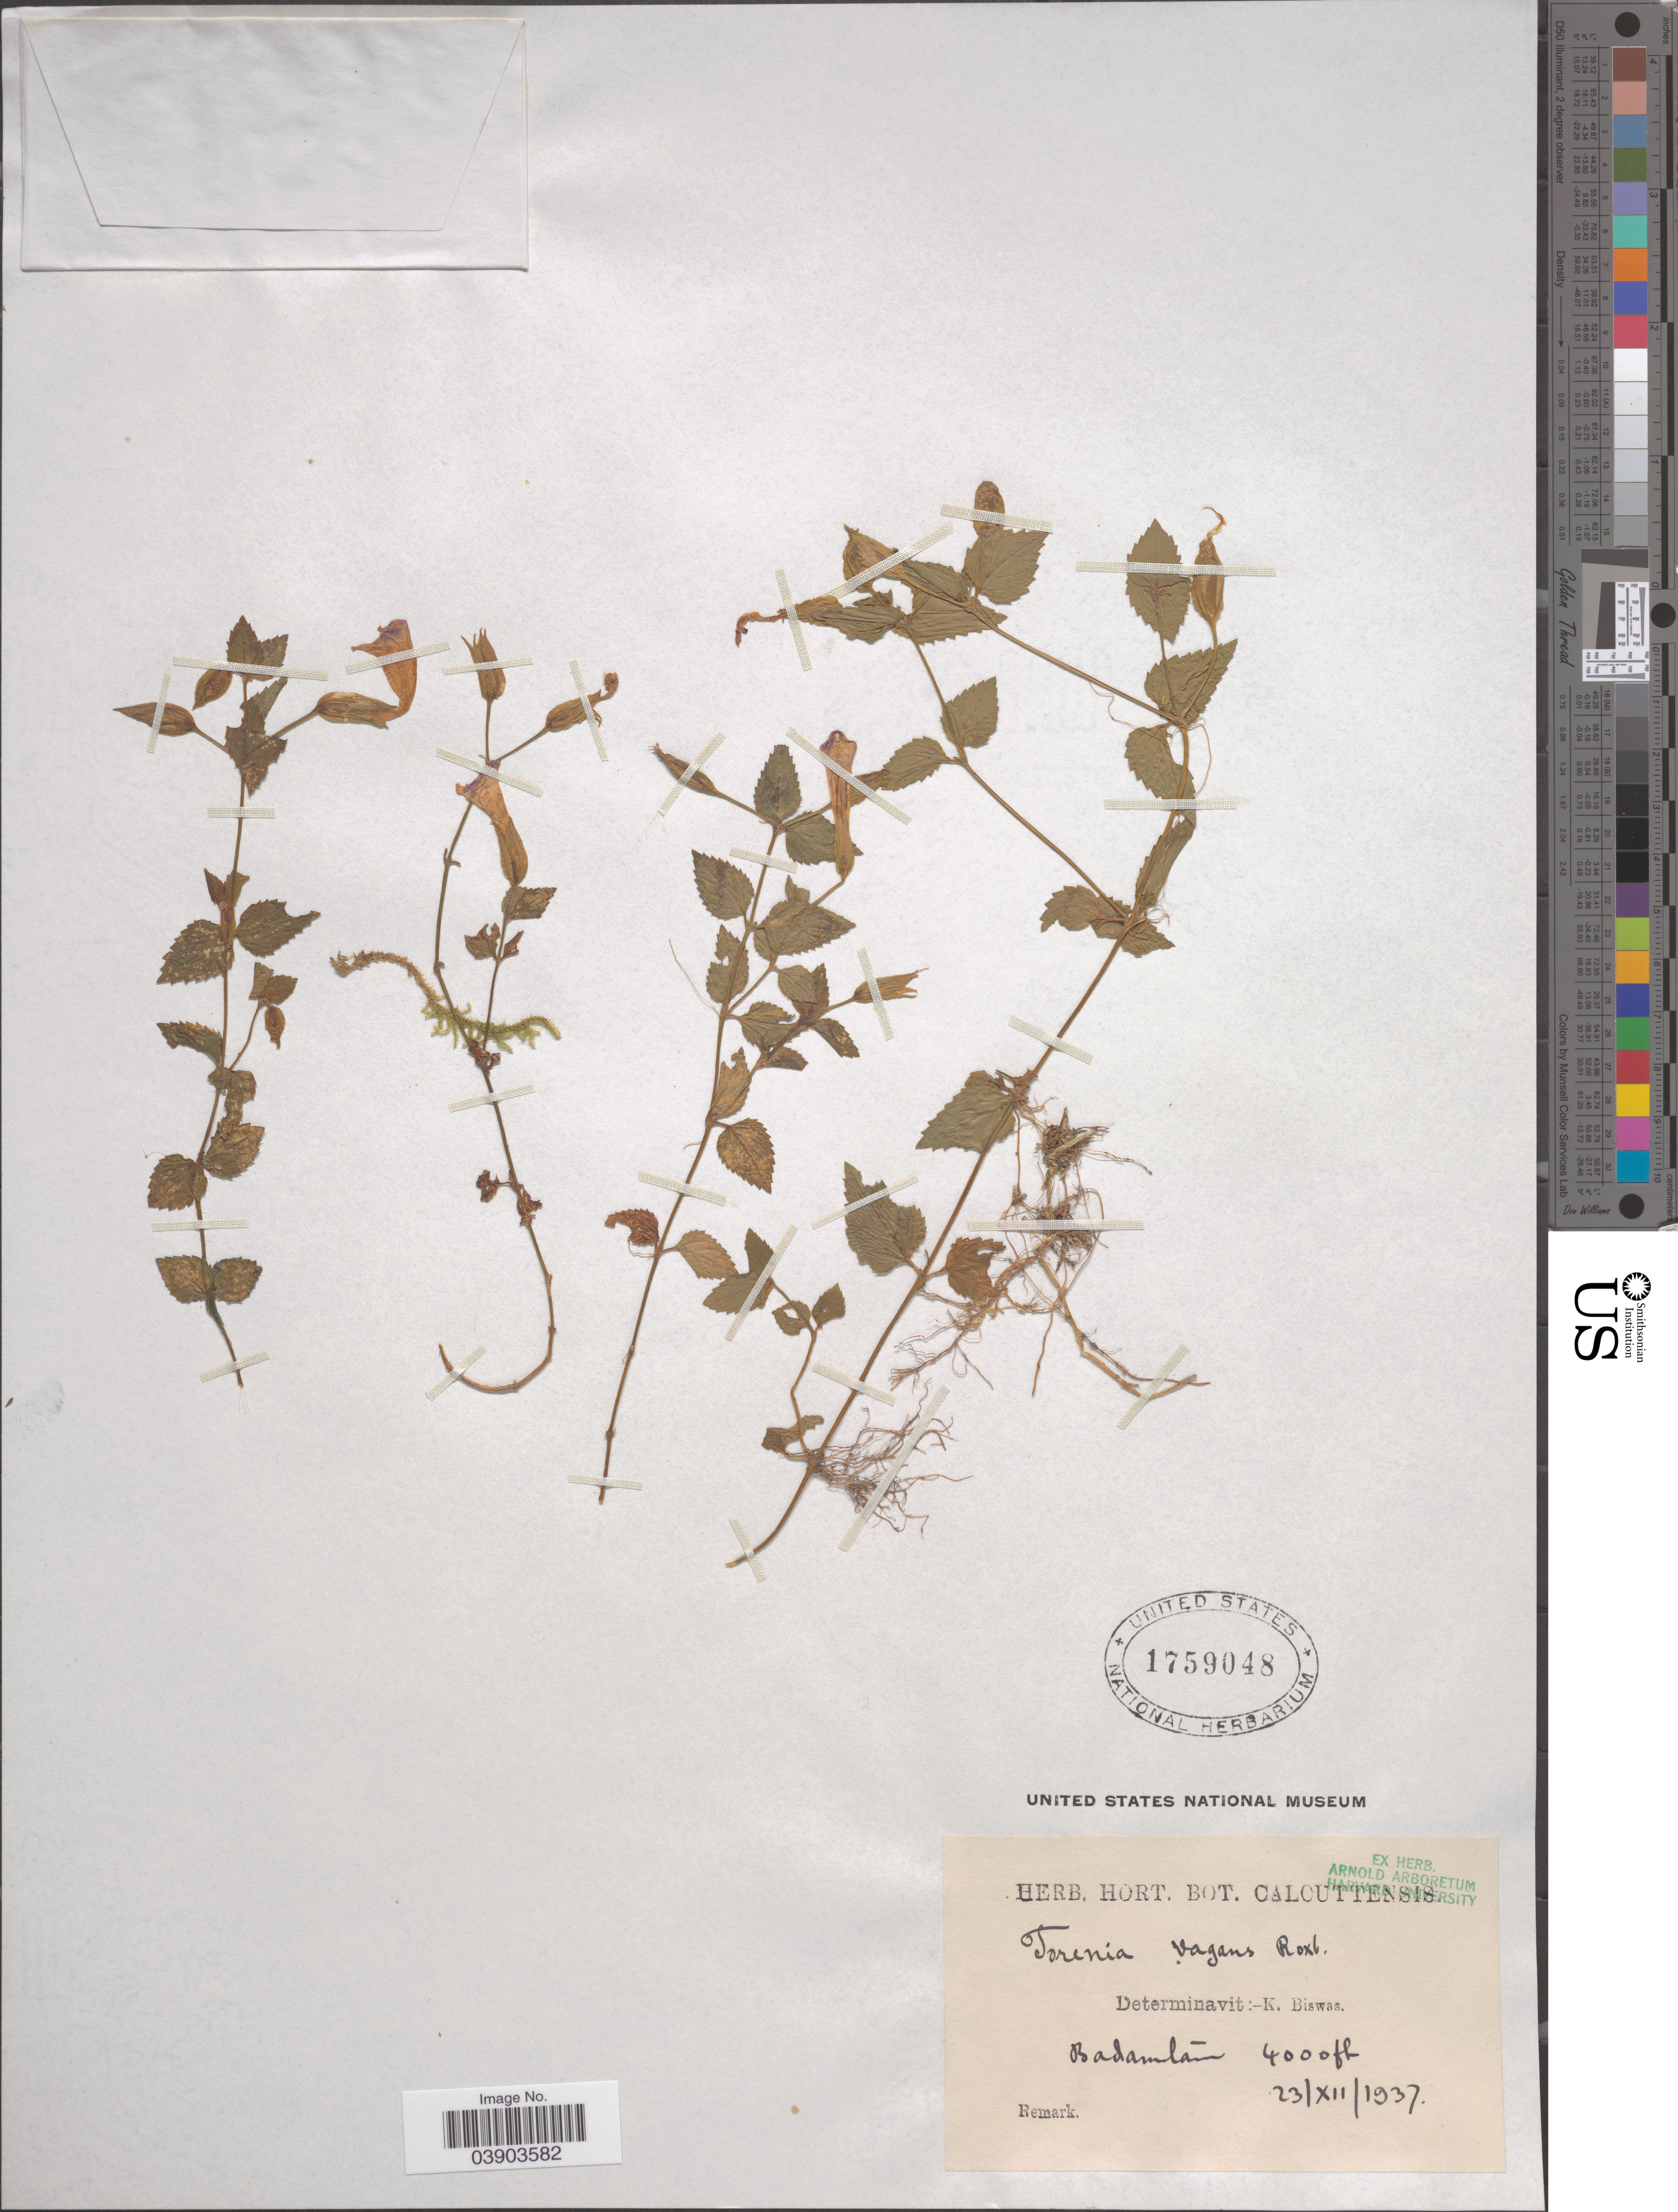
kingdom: Plantae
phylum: Tracheophyta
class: Magnoliopsida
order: Lamiales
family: Linderniaceae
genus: Torenia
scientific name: Torenia vagans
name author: Roxb.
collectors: ex Herb. Hort. Bot. Calcuttensis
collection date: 1937-12-23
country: India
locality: Badamtan.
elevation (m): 1219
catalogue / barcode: US 1759048